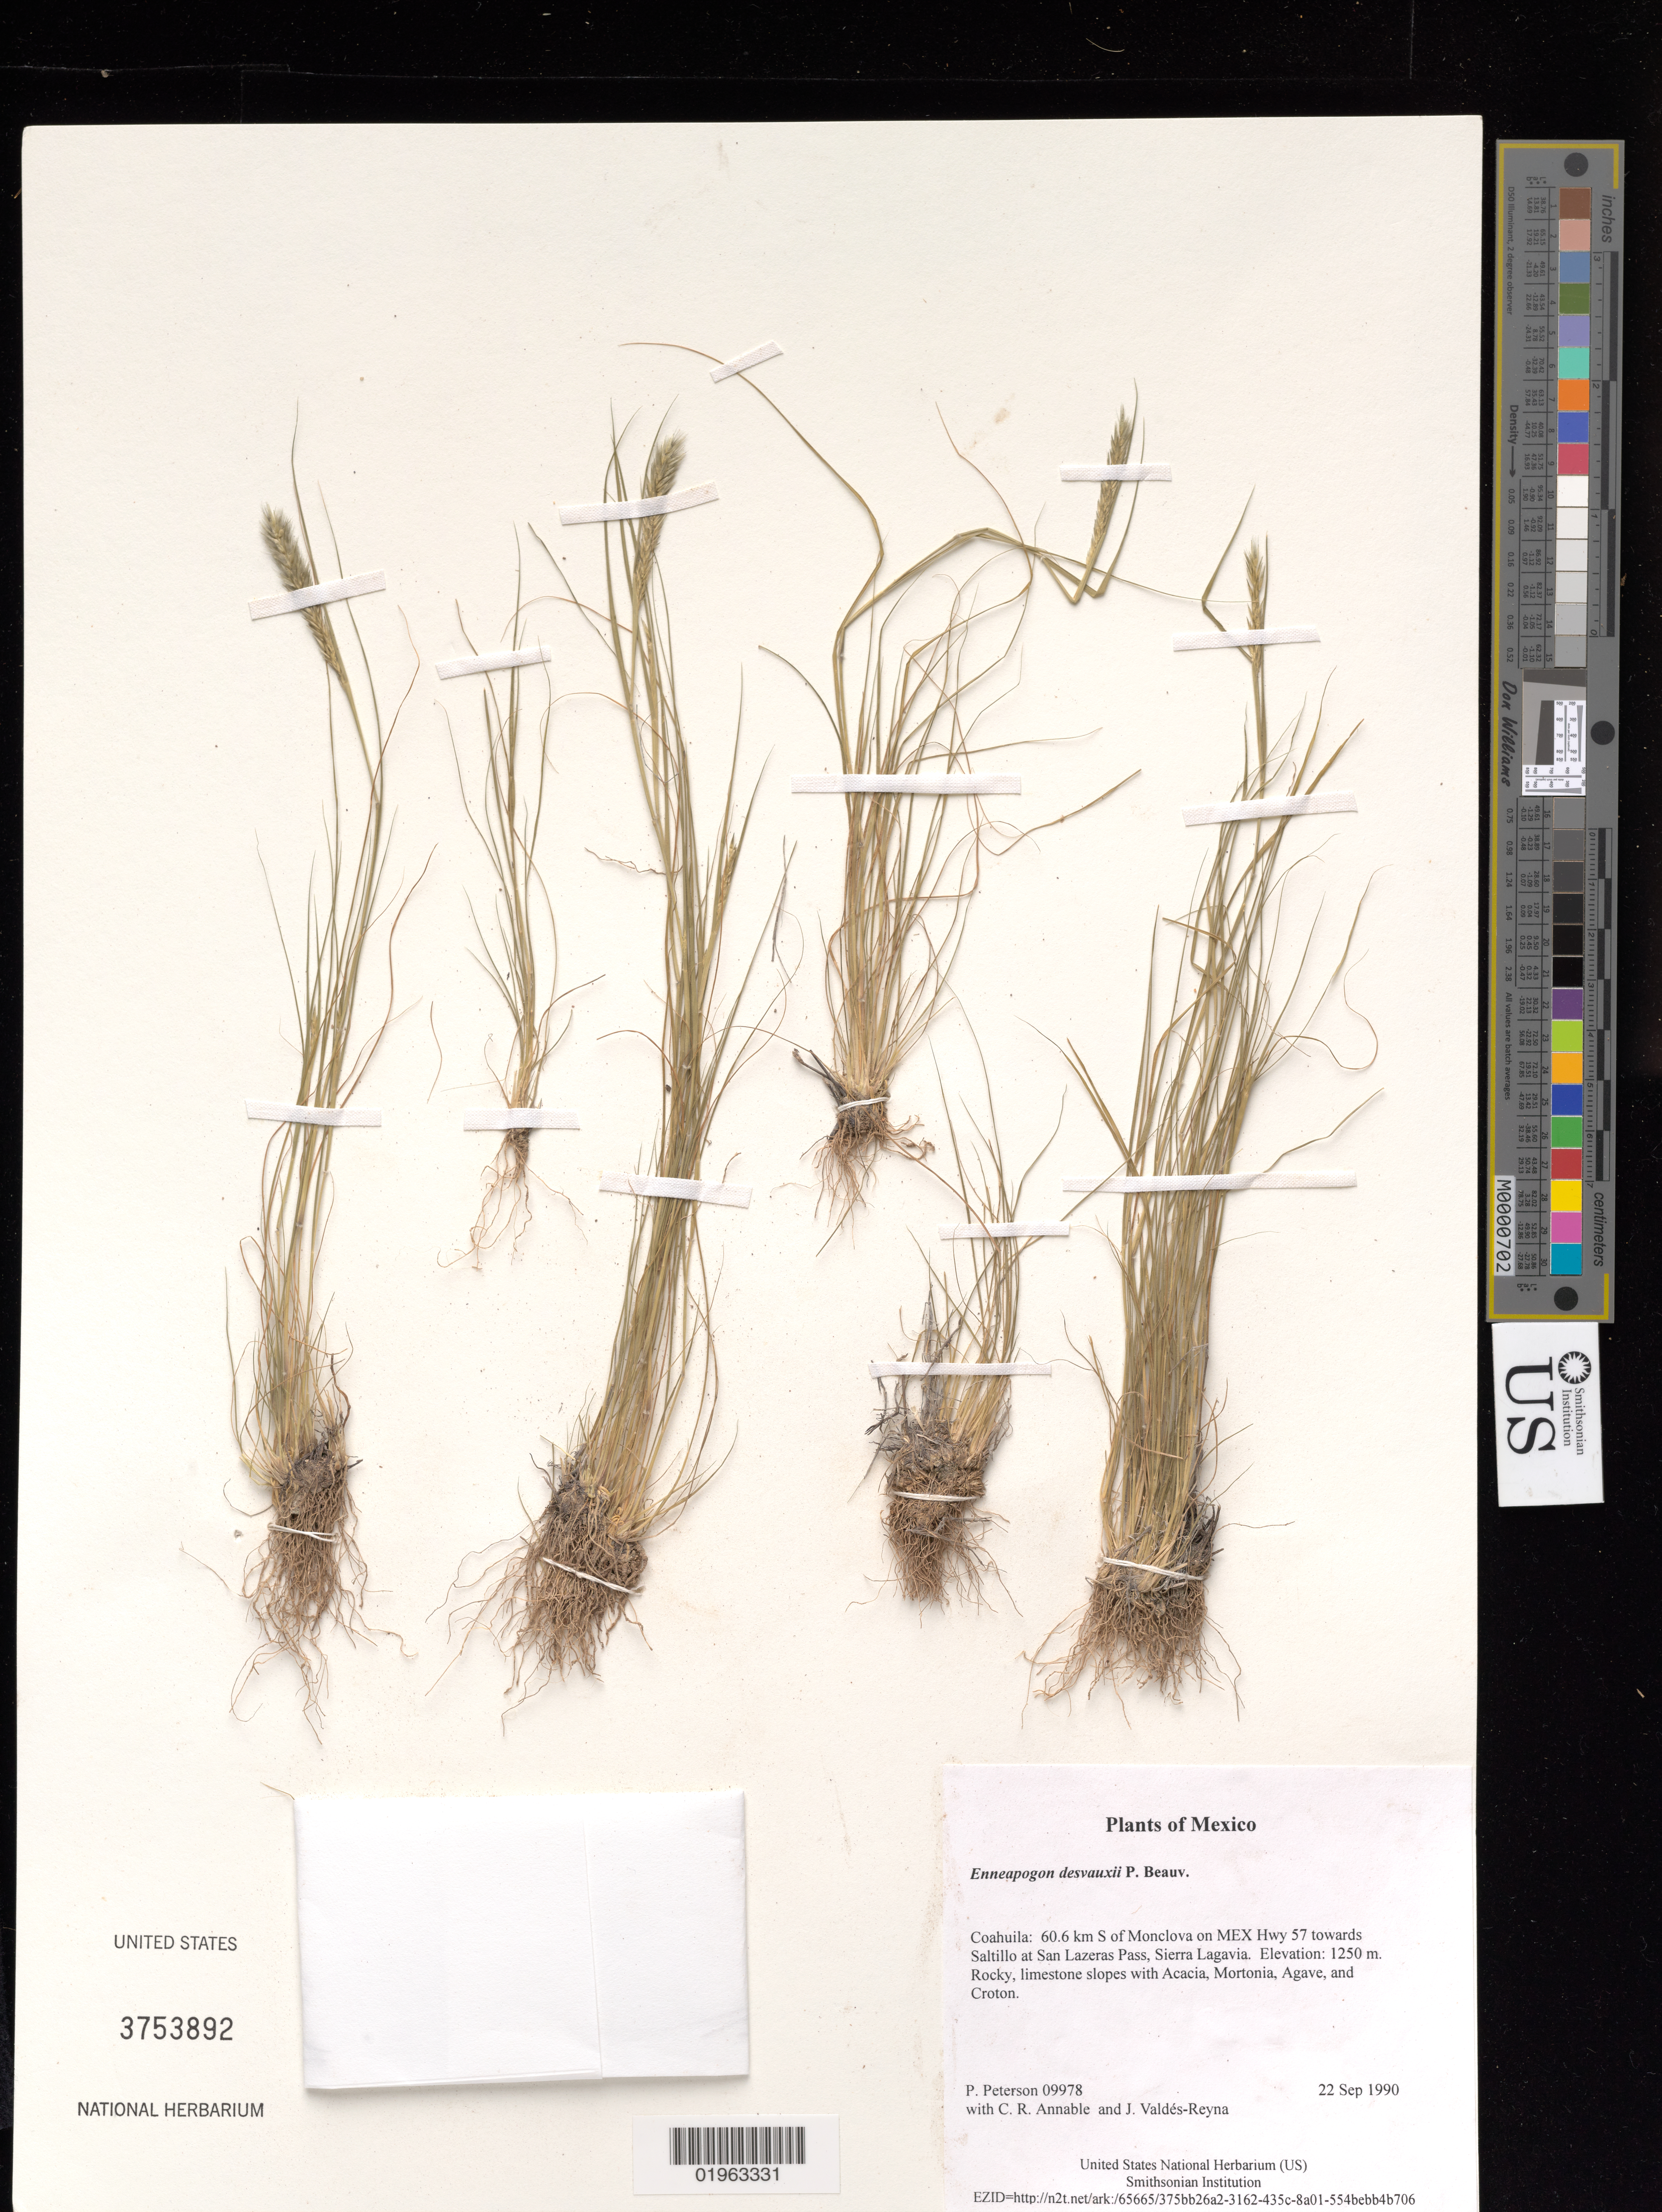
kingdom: Plantae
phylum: Tracheophyta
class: Liliopsida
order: Poales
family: Poaceae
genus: Enneapogon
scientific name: Enneapogon desvauxii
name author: P. Beauv.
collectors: P. M. Peterson, C. R. Annable & J. Valdés-Reyna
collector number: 09978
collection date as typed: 22 Sep 1990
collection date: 1990-09-22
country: Mexico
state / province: Coahuila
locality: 60.6 km S of Monclova on MEX Hwy 57 towards Saltillo at San Lazeras Pass, Sierra Lagavia.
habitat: Rocky, limestone slopes with Acacia, Mortonia, Agave, and Croton.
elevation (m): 1250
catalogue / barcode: US 3753892